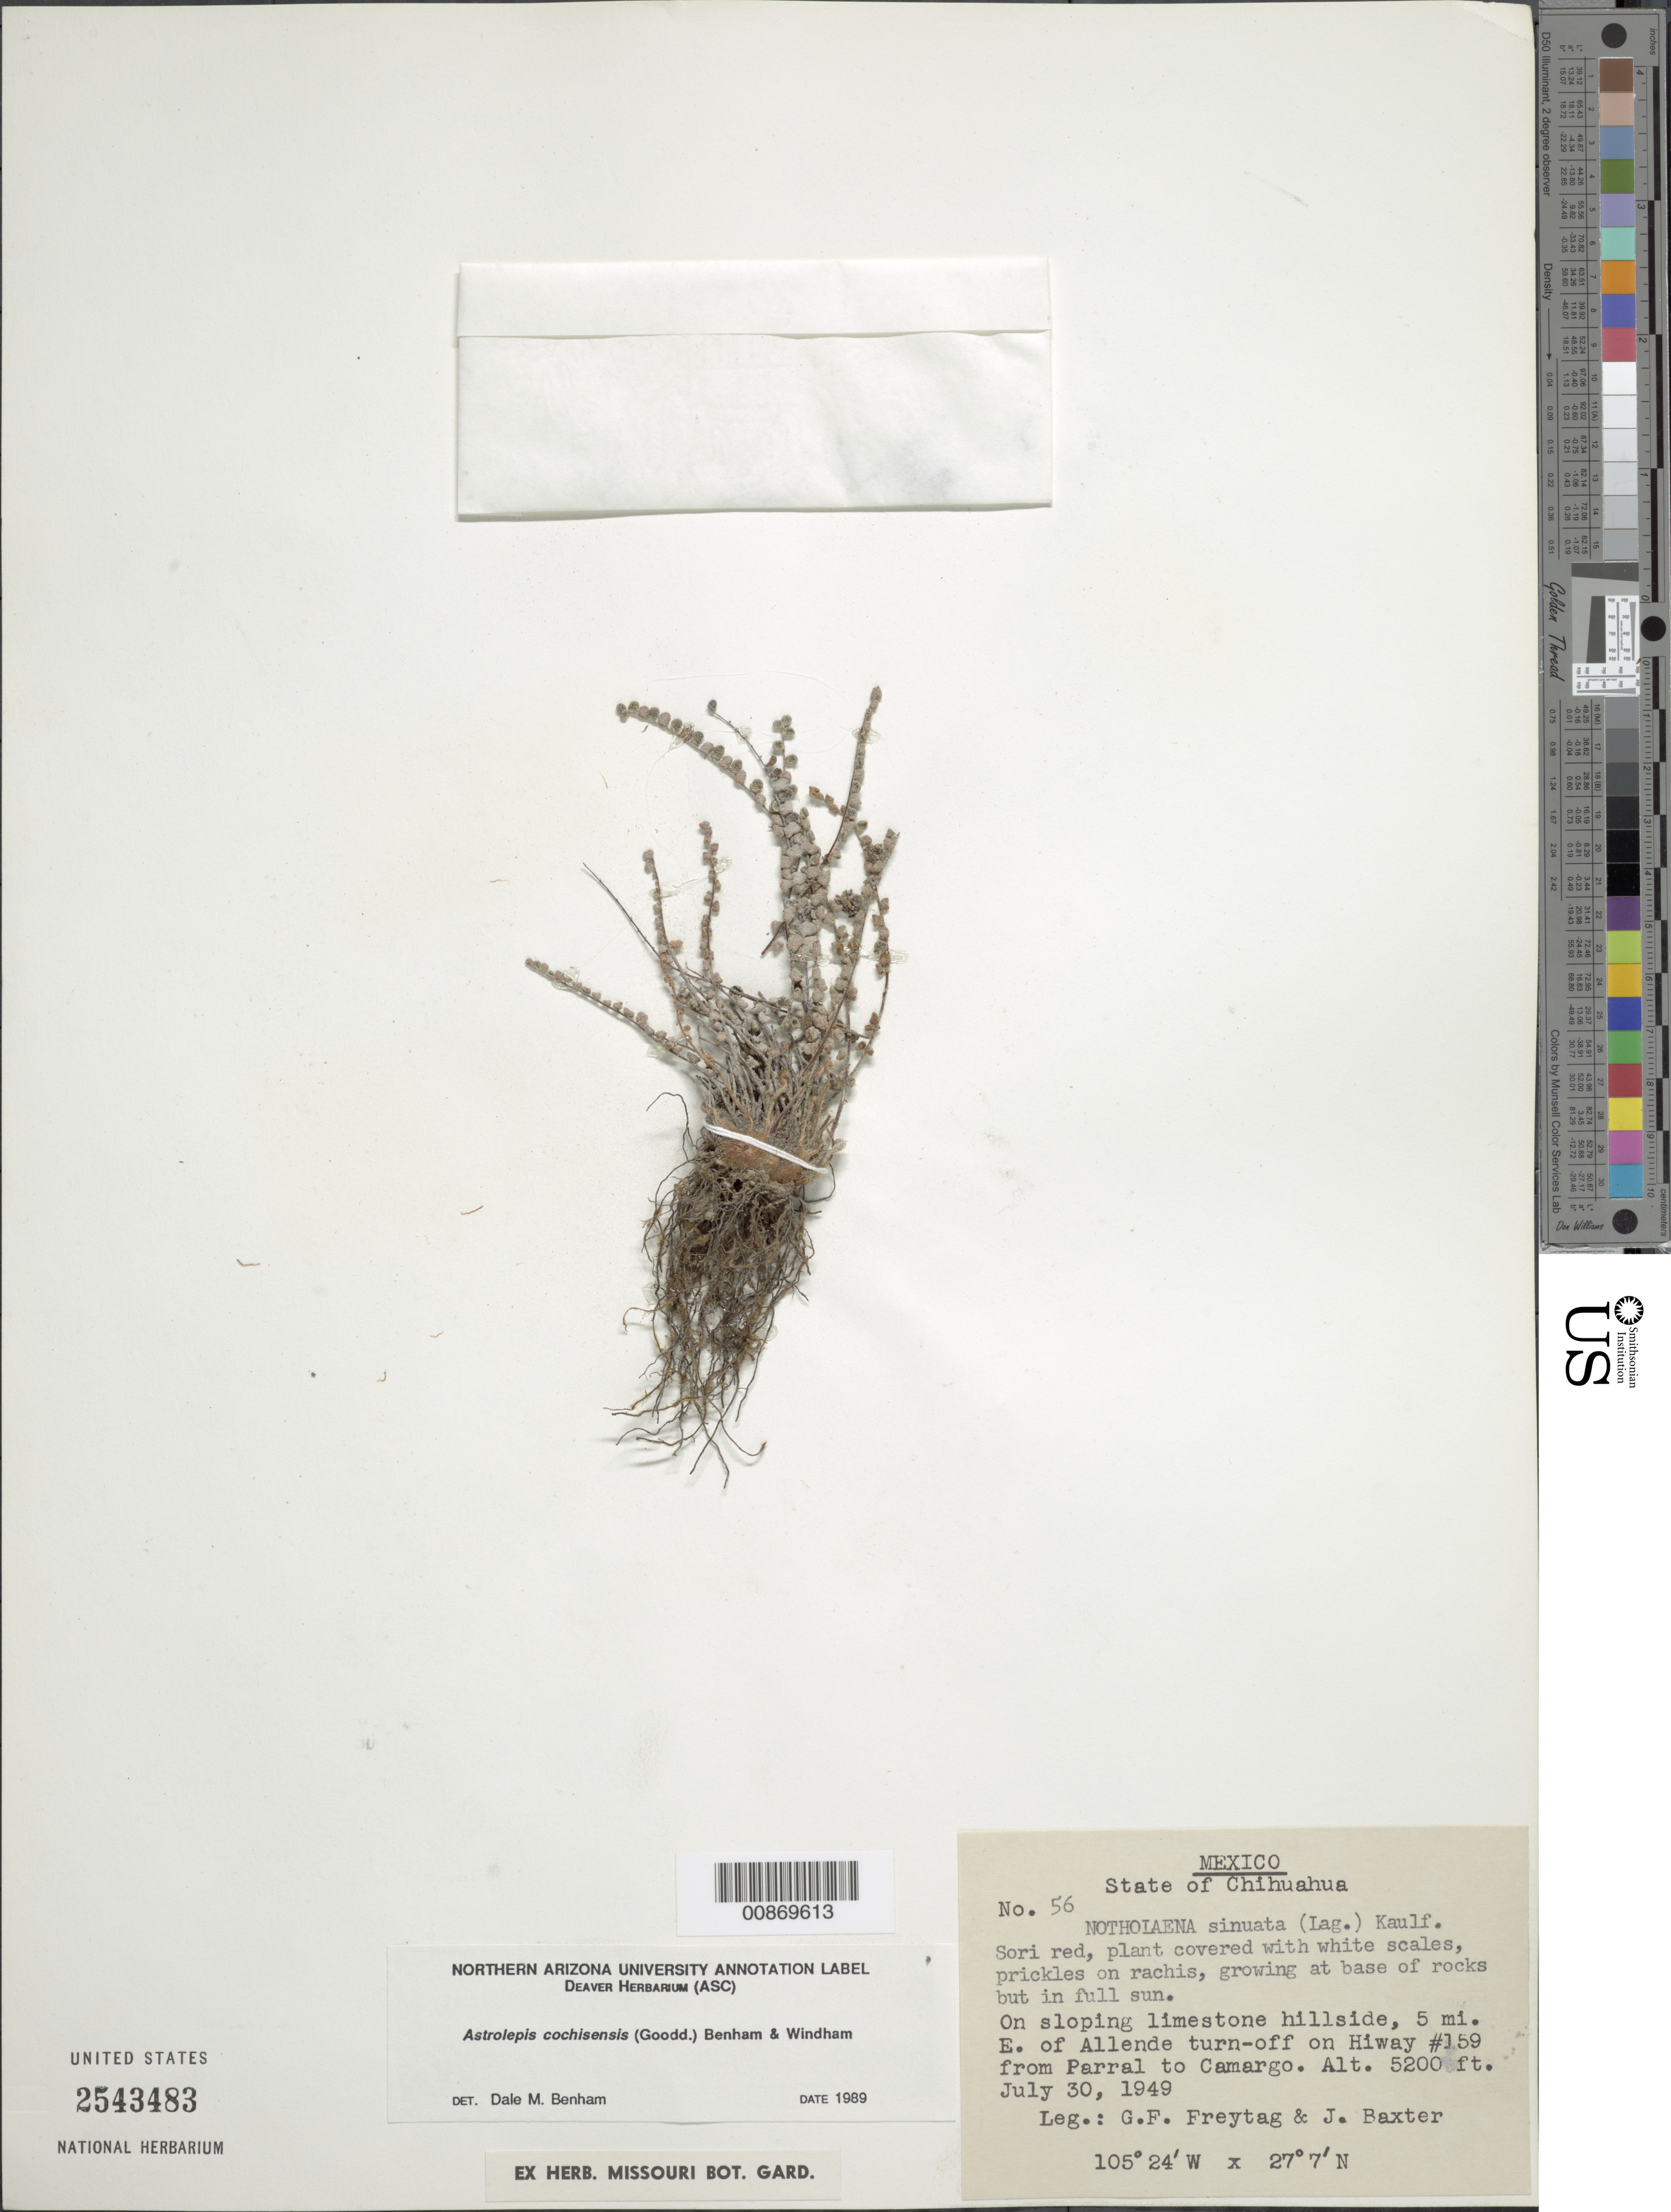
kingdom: Plantae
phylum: Tracheophyta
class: Polypodiopsida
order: Polypodiales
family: Pteridaceae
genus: Astrolepis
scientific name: Astrolepis cochisensis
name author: (C.O. Goodd.) D.M. Benham & Windham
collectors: G. F. Freytag & J. Baxter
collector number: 56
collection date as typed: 30 Jul 1949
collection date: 1949-07-30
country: Mexico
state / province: Chihuahua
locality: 5 mi. E of Allende turn-off on Highway #159 from Parral to Camargo.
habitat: Growing at base of rocks but in full sun. On sloping limestone hillside.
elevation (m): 1585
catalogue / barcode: US 2543483